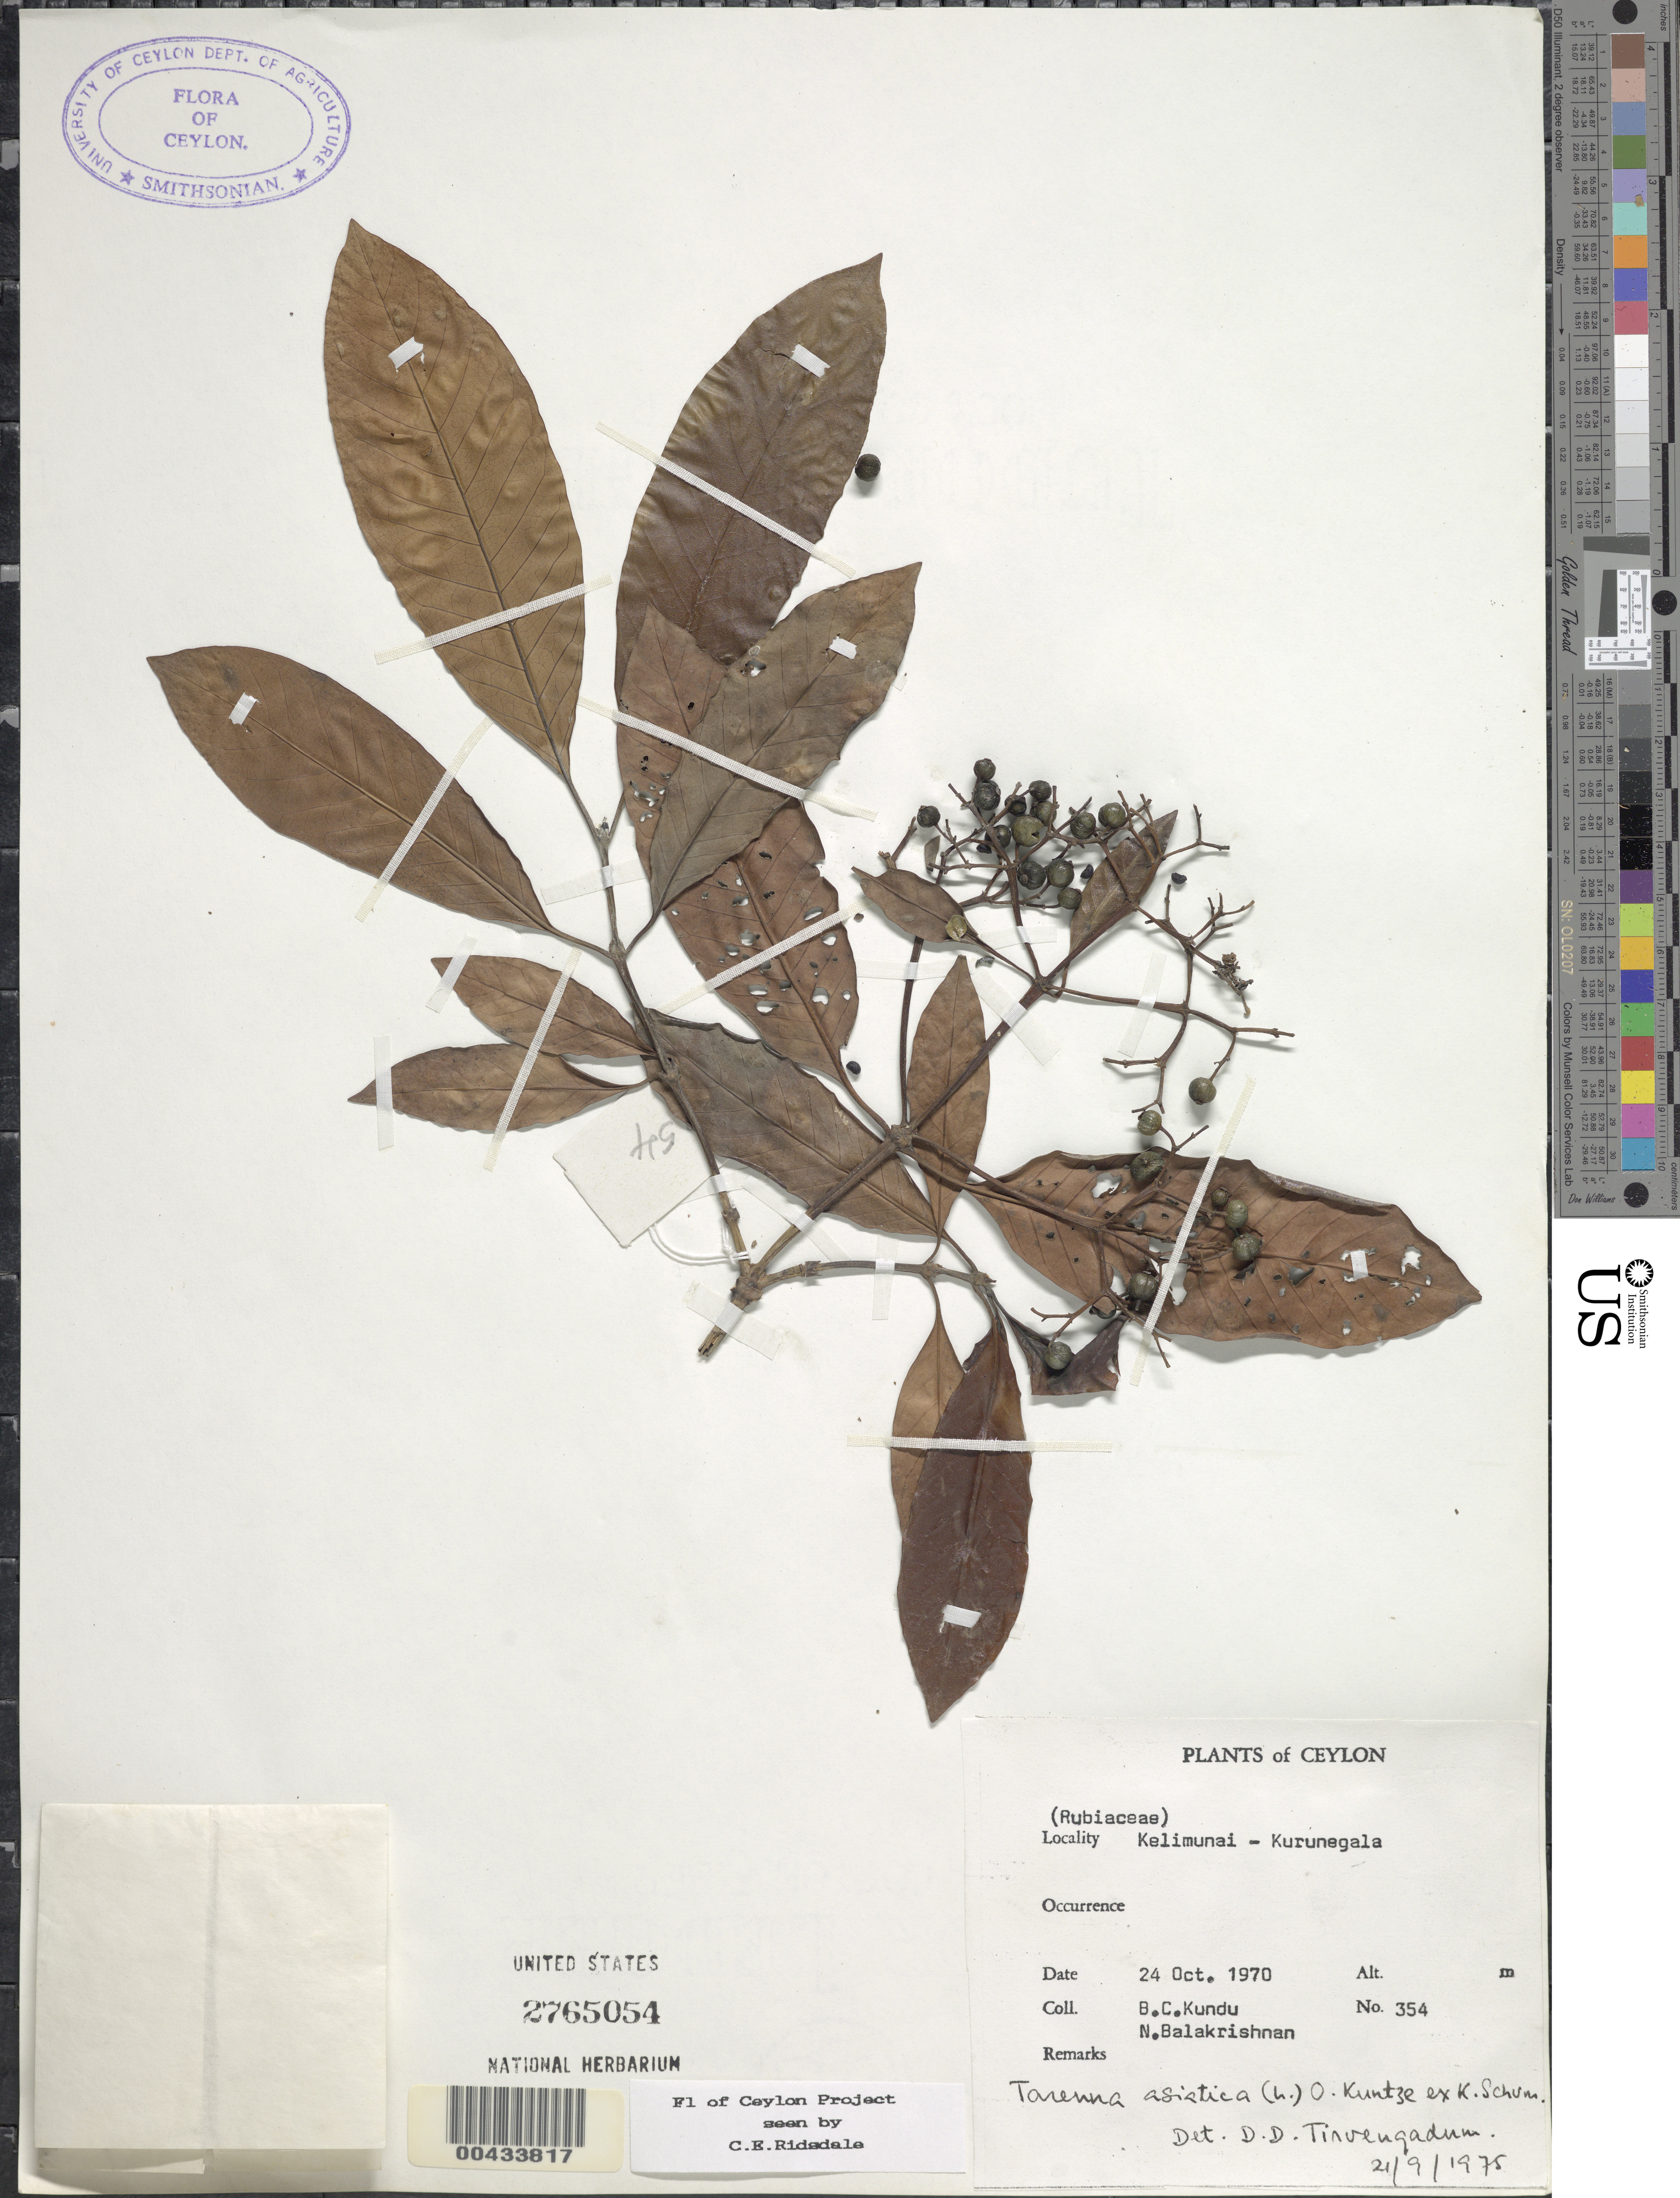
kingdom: Plantae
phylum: Tracheophyta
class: Magnoliopsida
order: Gentianales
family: Rubiaceae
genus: Tarenna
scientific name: Tarenna asiatica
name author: (L.) Kuntze ex K. Schum.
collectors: B. C. Kundu & N. Balakrishnan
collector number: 354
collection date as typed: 24 Oct 1970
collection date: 1970-10-24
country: Sri Lanka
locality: Kelimunai-Kurunegala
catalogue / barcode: US 2765054